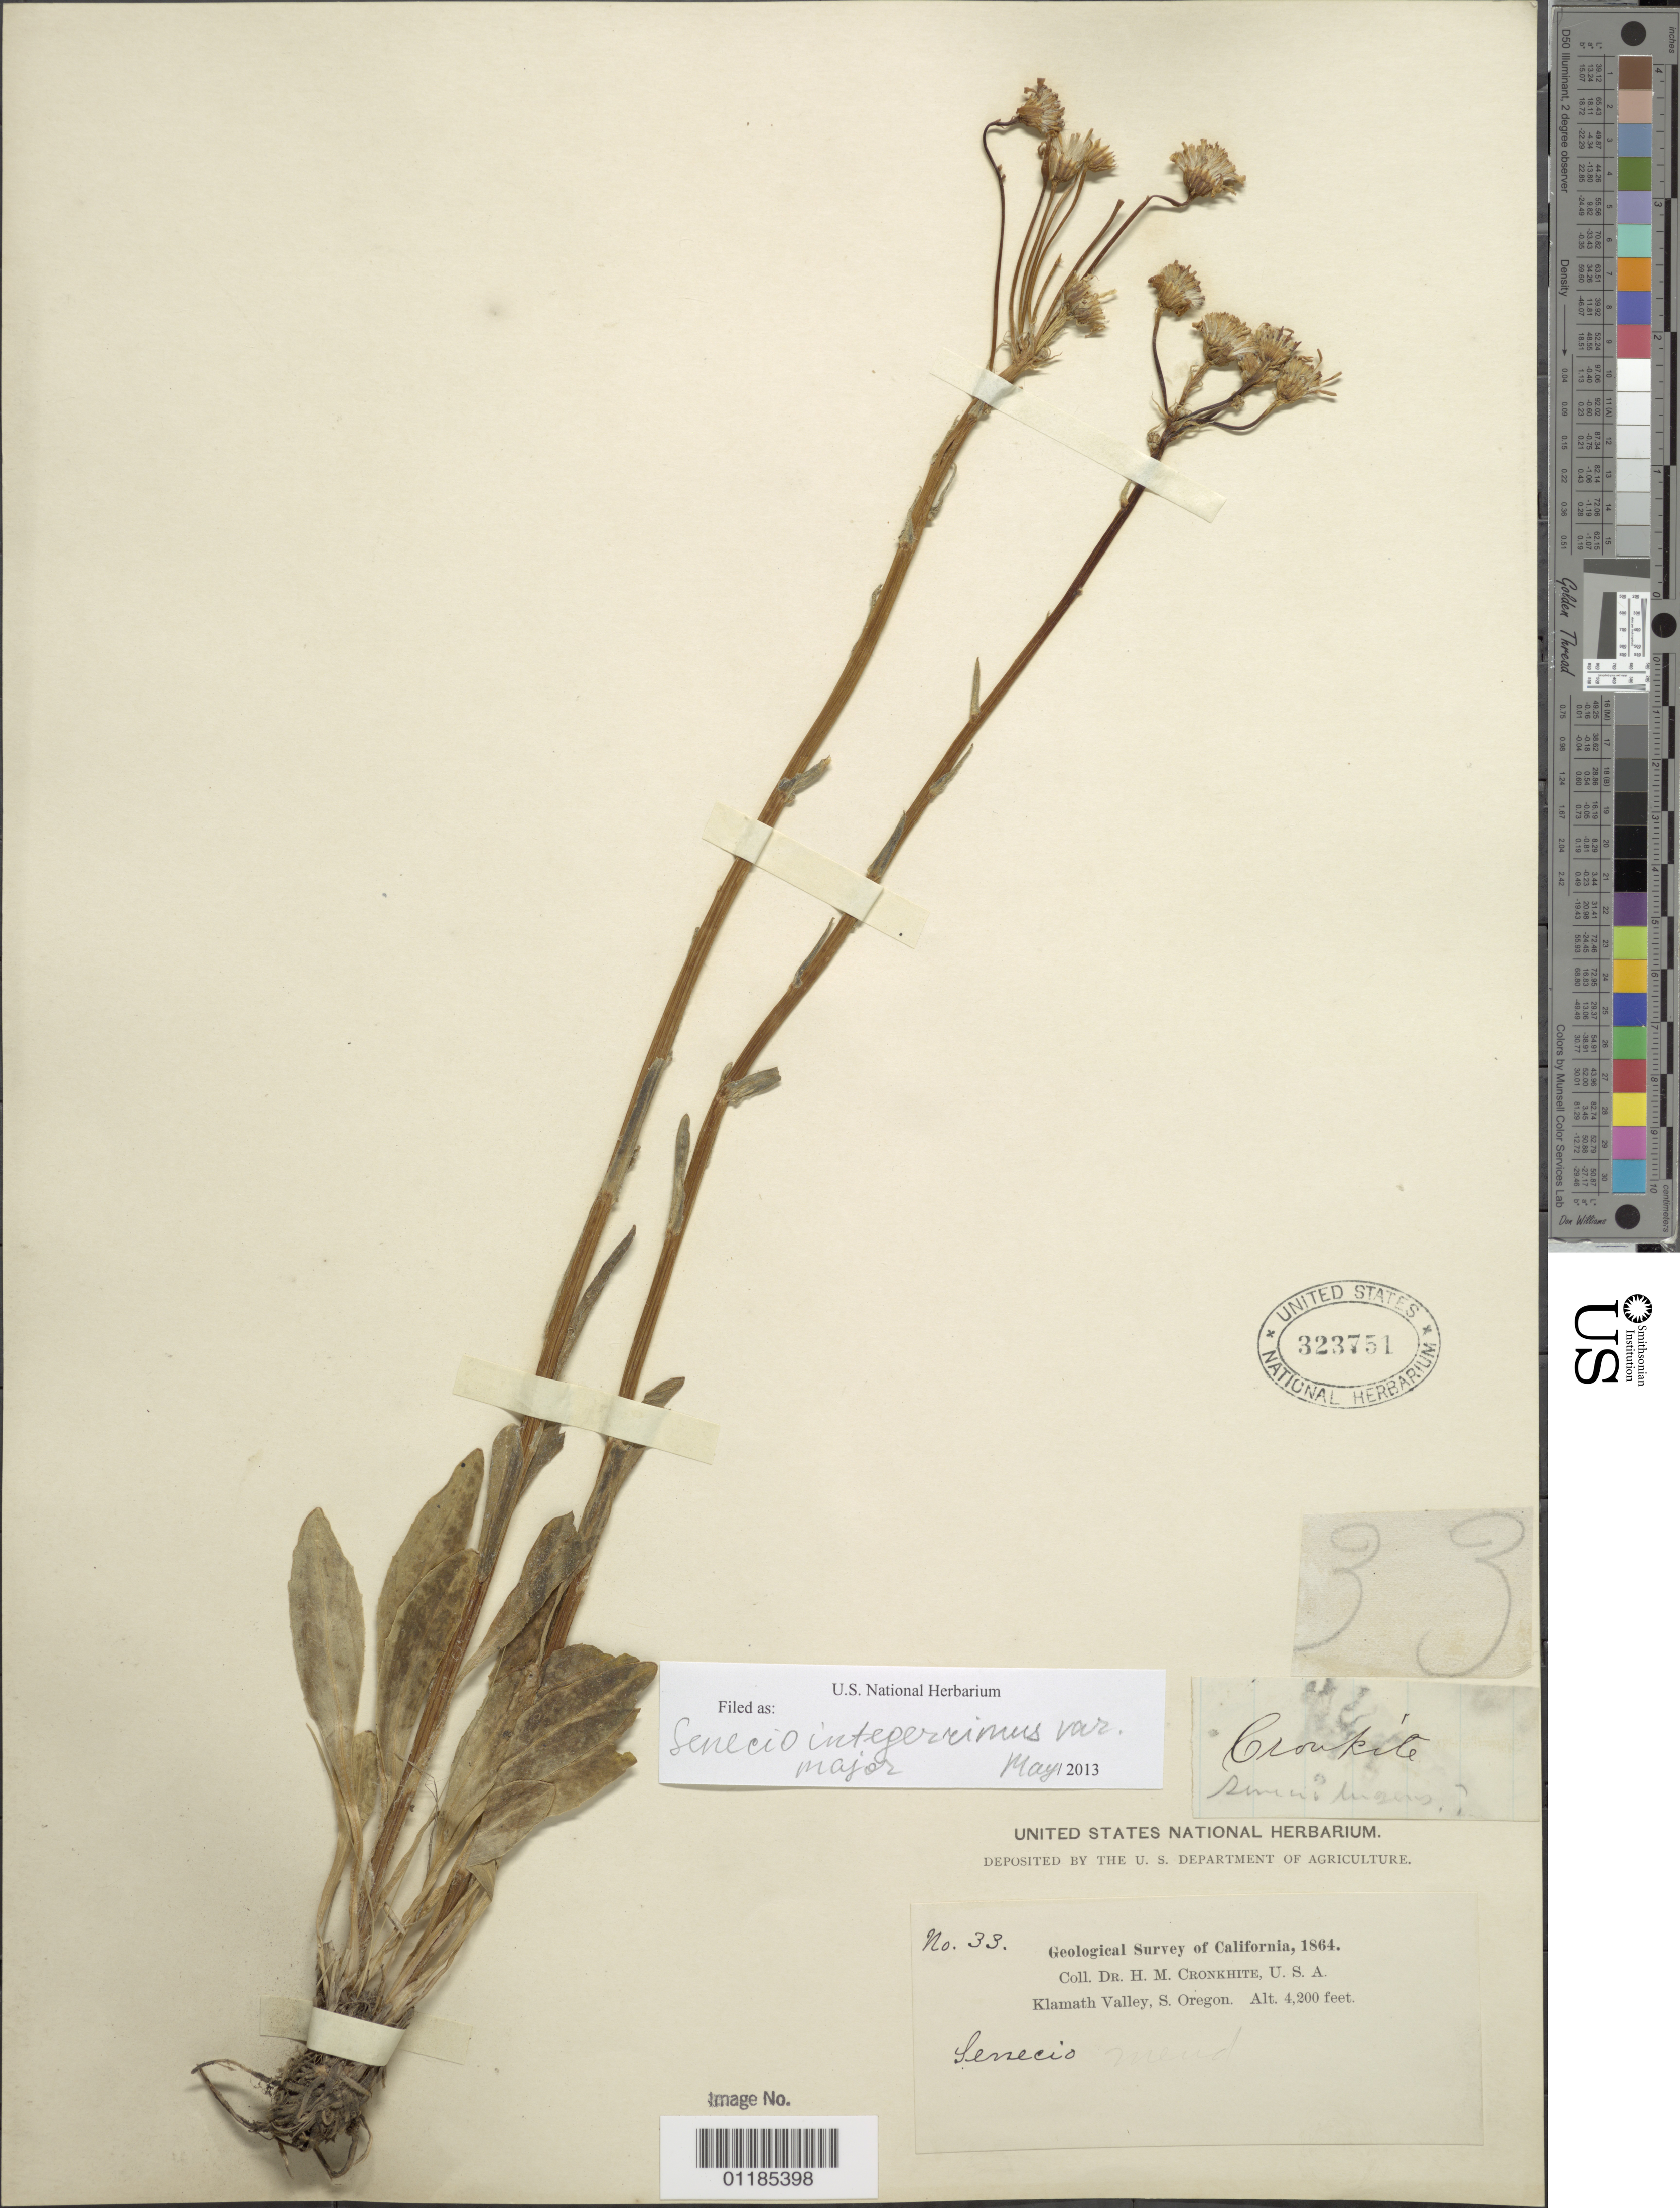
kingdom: Plantae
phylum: Tracheophyta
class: Magnoliopsida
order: Asterales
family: Asteraceae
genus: Senecio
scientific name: Senecio integerrimus var. major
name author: (A. Gray) Cronq.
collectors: H. M. Cronkhite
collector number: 33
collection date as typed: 1864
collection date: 1864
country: United States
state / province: Oregon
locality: Klamath Valley, S. Oregon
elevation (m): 1280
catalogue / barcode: US 323751